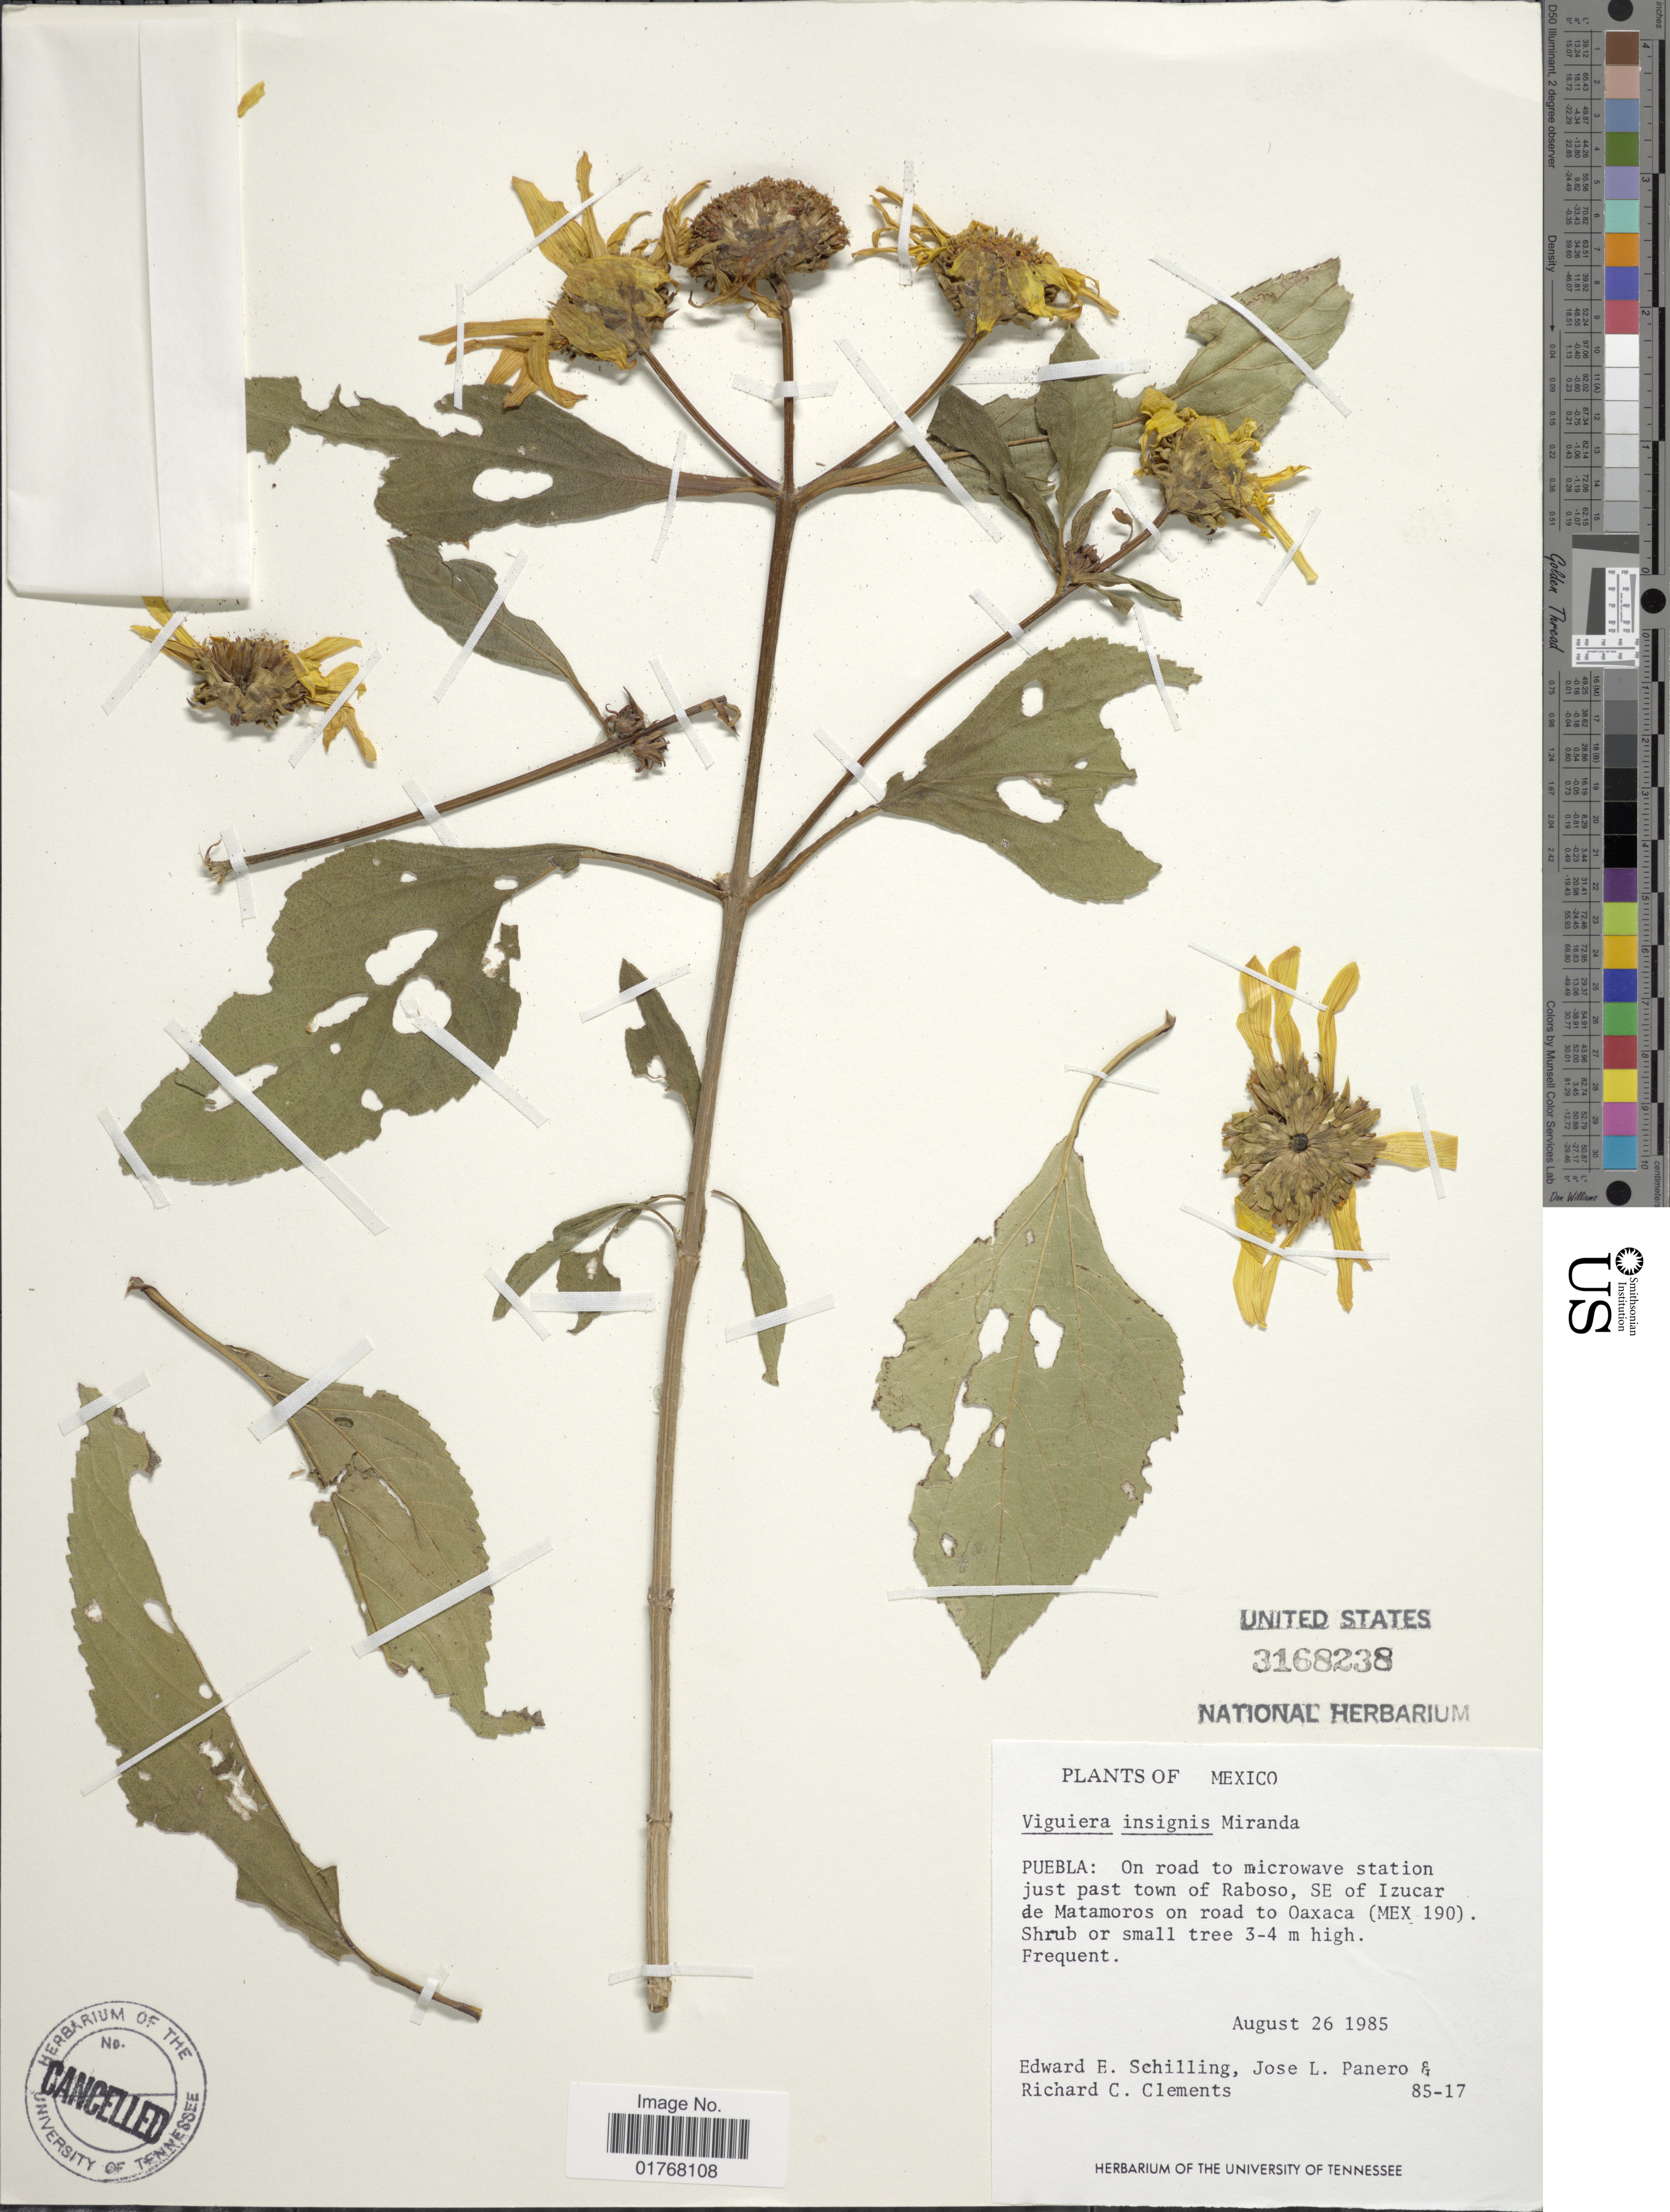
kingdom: Plantae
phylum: Tracheophyta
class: Magnoliopsida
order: Asterales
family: Asteraceae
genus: Viguiera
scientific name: Viguiera insignis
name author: Miranda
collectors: E. E. Schilling, J. L. Panero & R. Clements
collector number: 85-17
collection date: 1985-08-26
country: Mexico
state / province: Puebla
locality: On road to microwave station just past town of Raboso, SE of Izucar de Matamoros on road to Oaxaca (Mex 190)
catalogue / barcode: US 3168238